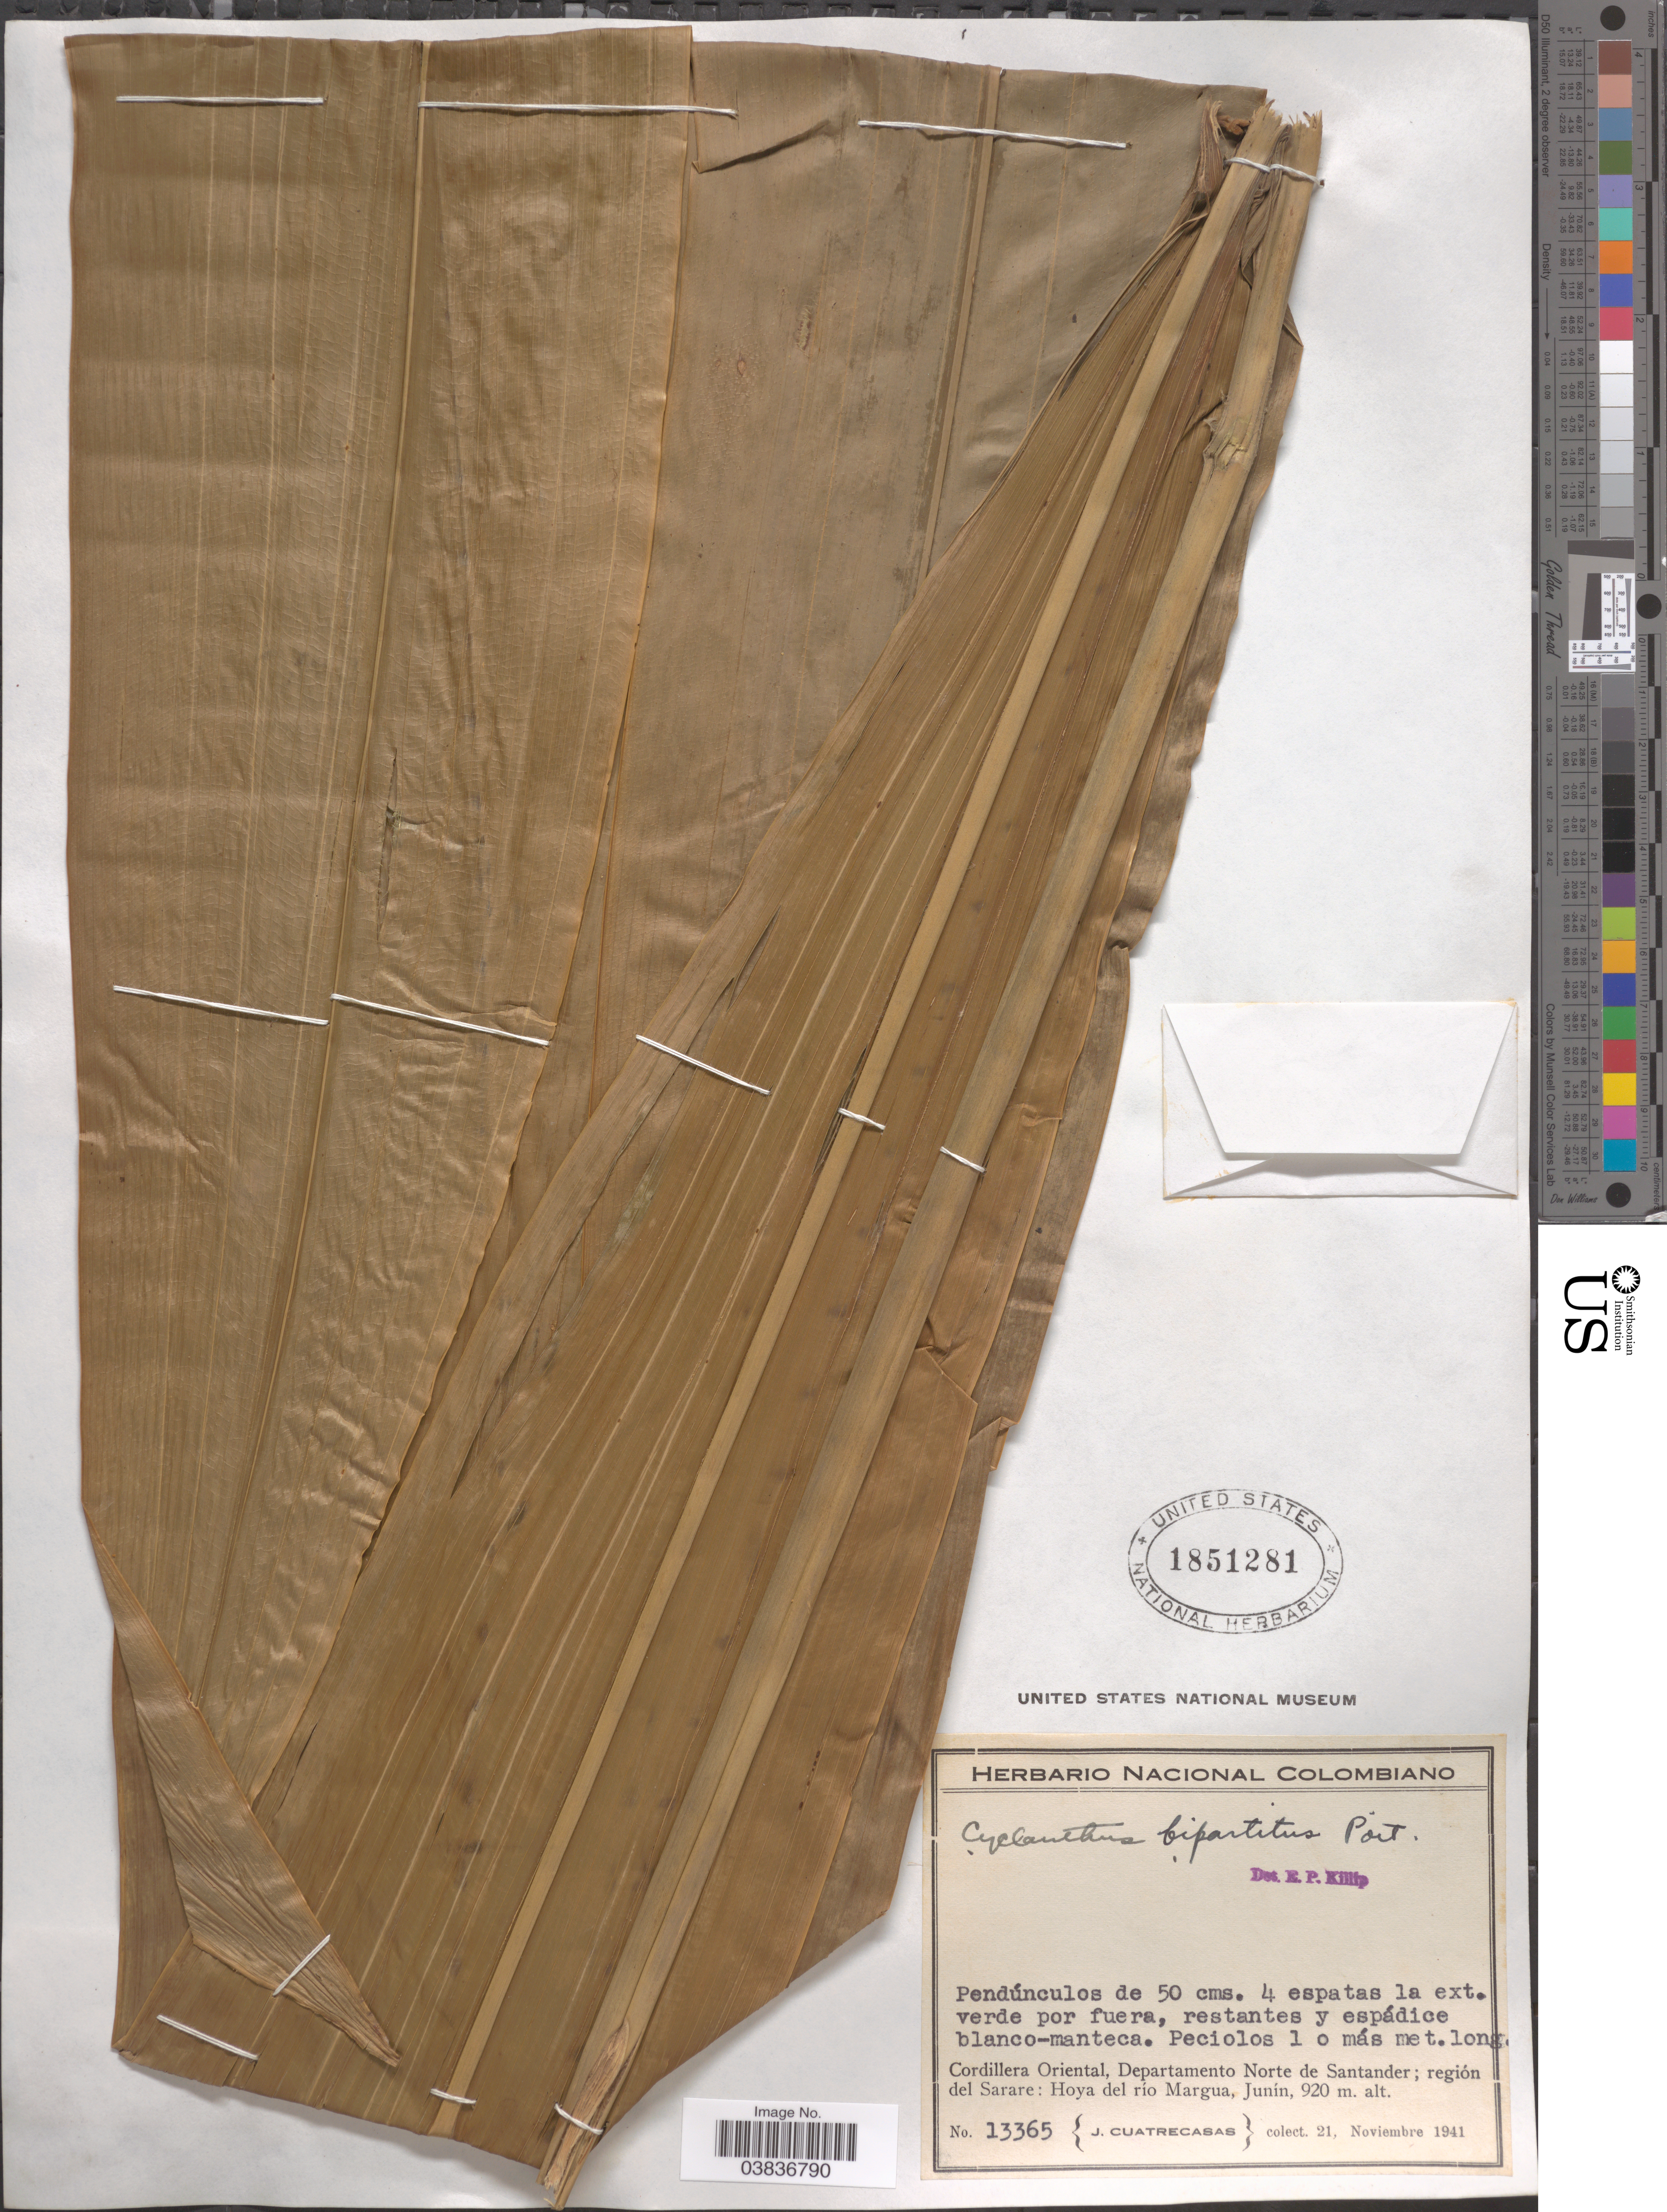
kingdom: Plantae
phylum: Tracheophyta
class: Liliopsida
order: Pandanales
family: Cyclanthaceae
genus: Cyclanthus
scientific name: Cyclanthus bipartitus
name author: Poit. ex A. Rich.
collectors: J. Cuatrecasas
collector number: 13365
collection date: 1941-11-21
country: Colombia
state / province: Norte de Santander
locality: Cordillera Oriental, Departamento Norte de Santander; región del Sarare: Hoya del río Margua, Junín.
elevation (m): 920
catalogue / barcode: US 1851281